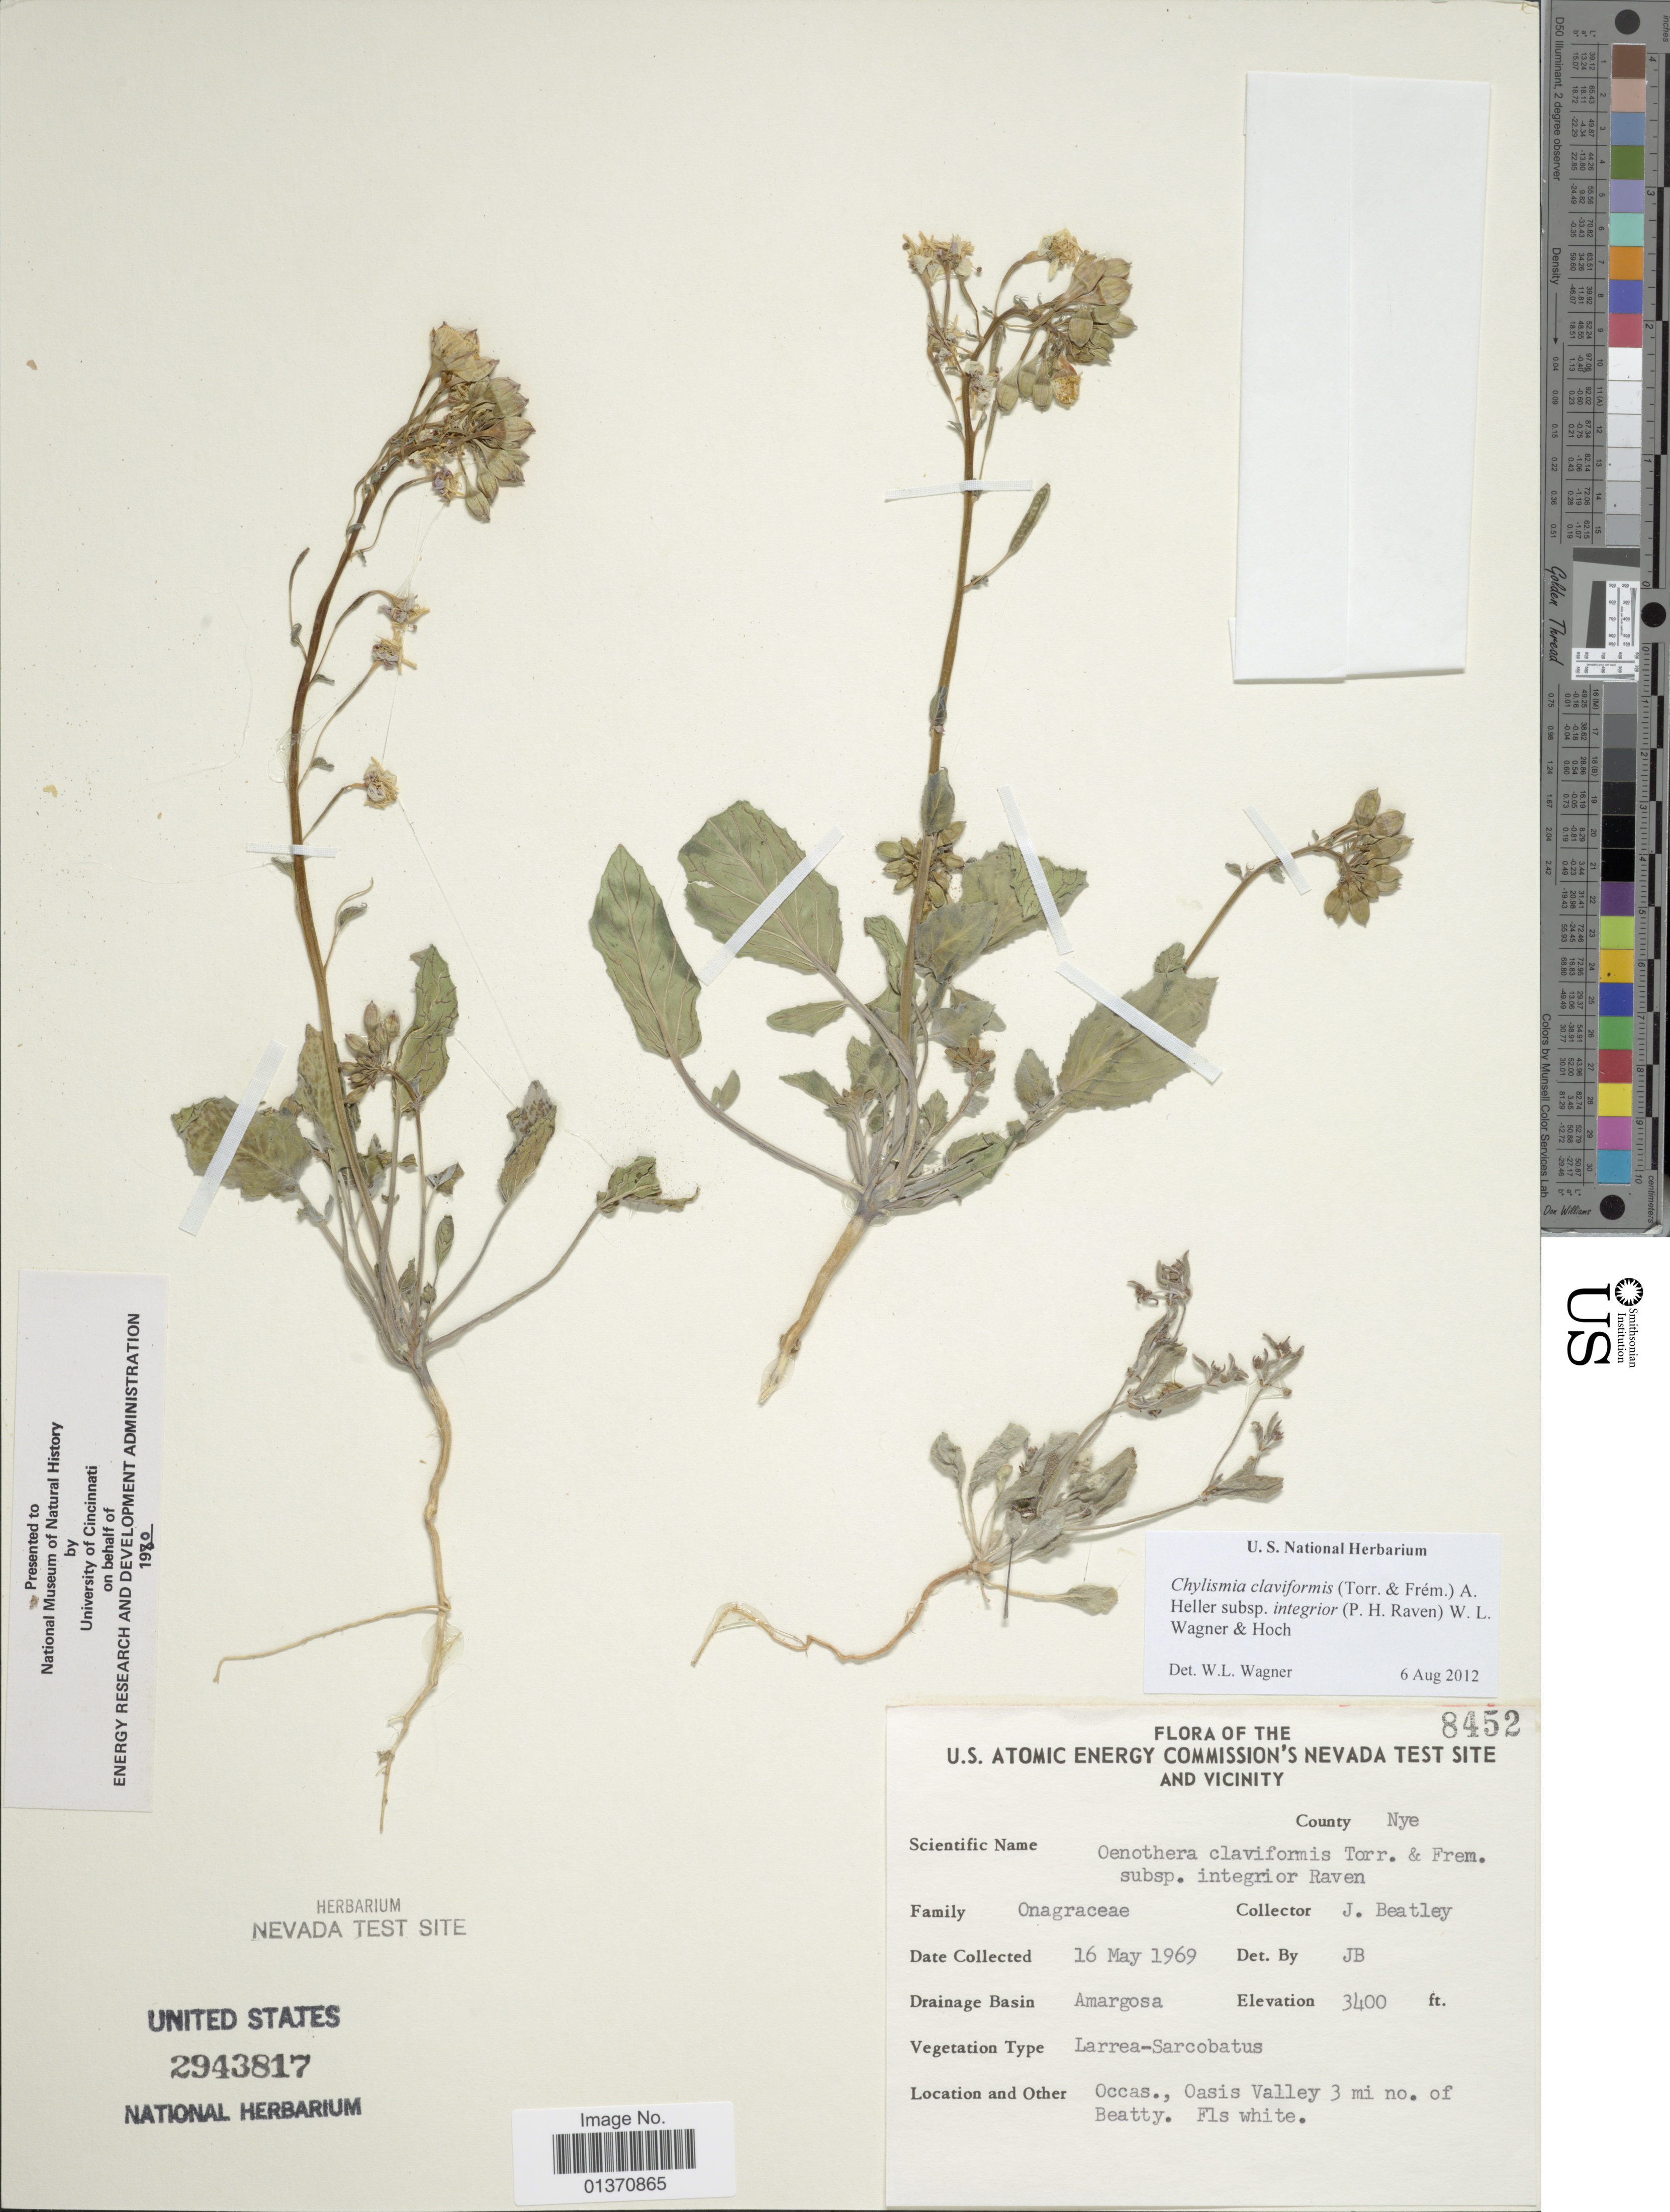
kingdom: Plantae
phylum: Tracheophyta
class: Magnoliopsida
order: Myrtales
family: Onagraceae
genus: Chylismia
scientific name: Chylismia claviformis subsp. integrior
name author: (P.H. Raven) W.L. Wagner & Hoch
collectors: J. C. Beatley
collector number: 8452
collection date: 1969-05-16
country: United States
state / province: Nevada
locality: U. S. Atomic Energy Commission's Nevada Test Site and Vicinity, County Nye, Amargosa, Occas., Oasis Valley 3 mi no. of Beatty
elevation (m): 1036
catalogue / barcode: US 2943817